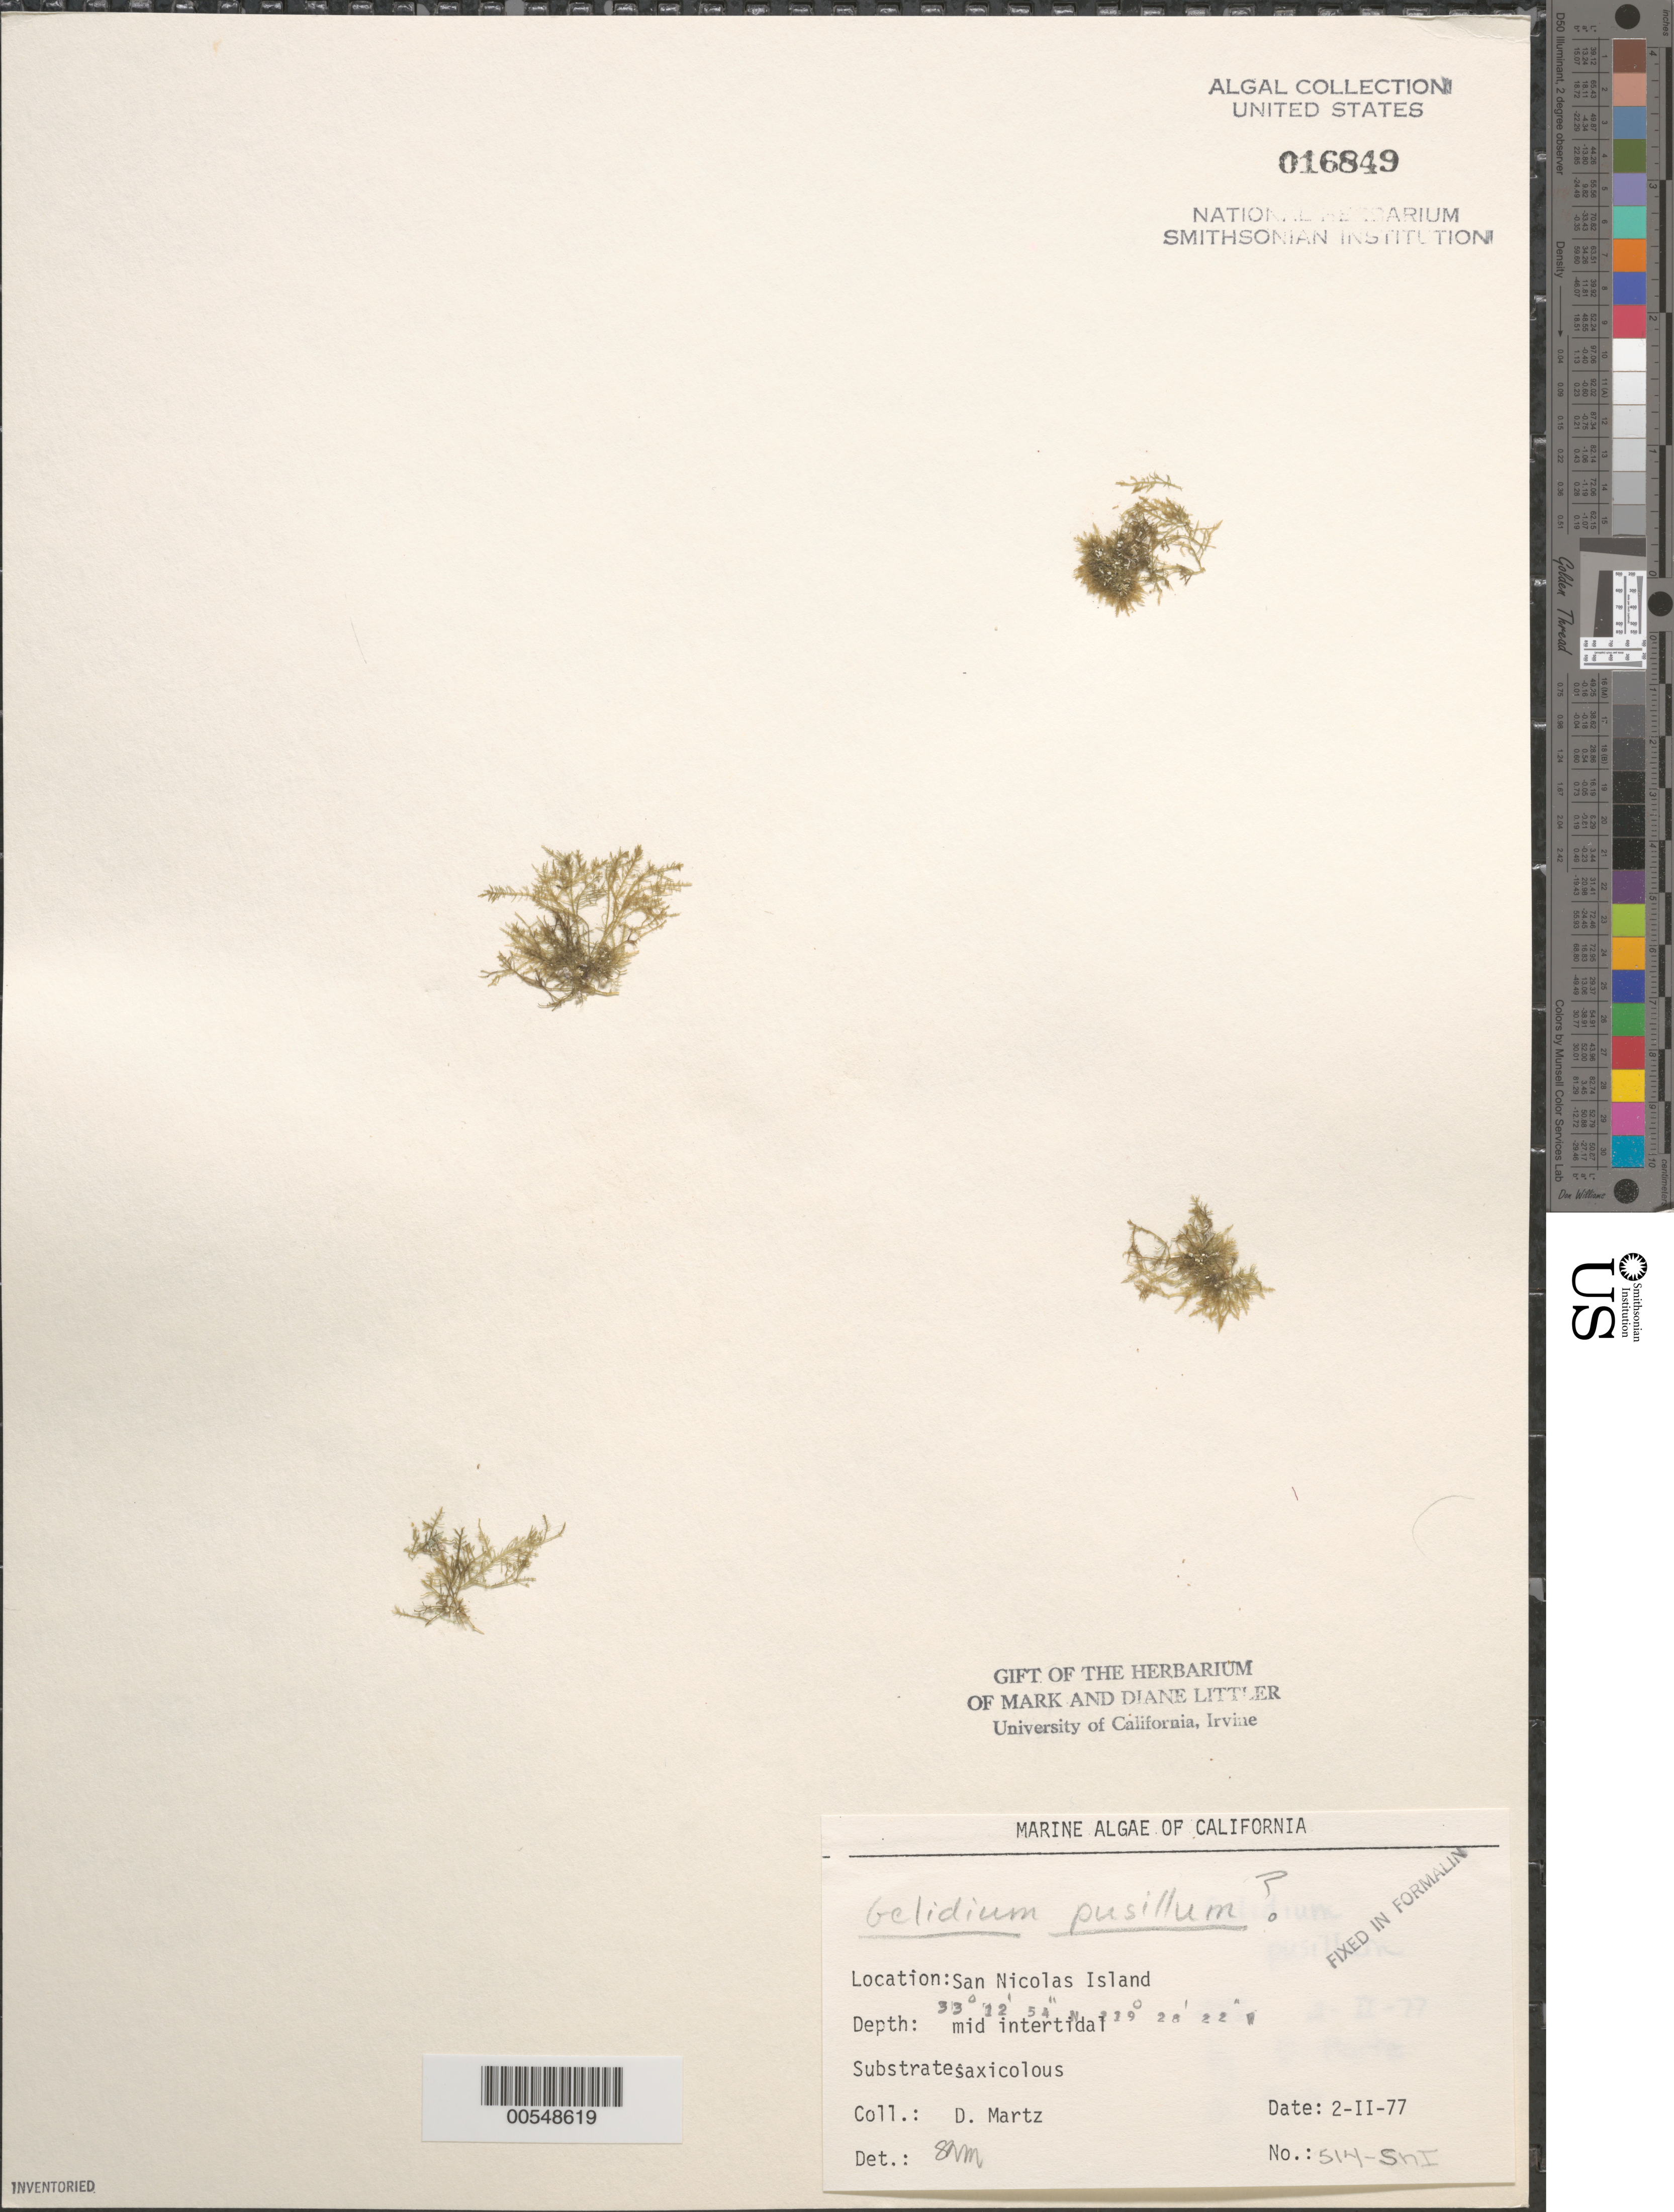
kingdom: Plantae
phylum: Rhodophyta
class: Florideophyceae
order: Gelidiales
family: Gelidiaceae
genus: Gelidium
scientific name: Gelidium pusillum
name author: (Stackh.) Le Jol.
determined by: Murray, S. N.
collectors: D. Martz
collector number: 514-SNI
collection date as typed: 02 Feb 1977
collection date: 1977-02-02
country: United States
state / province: California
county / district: Ventura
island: San Nicolas Island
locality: Dutch Harbor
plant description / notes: BLM-SOCALBIGHT Rocky Intertidal Survey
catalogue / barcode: US 16849